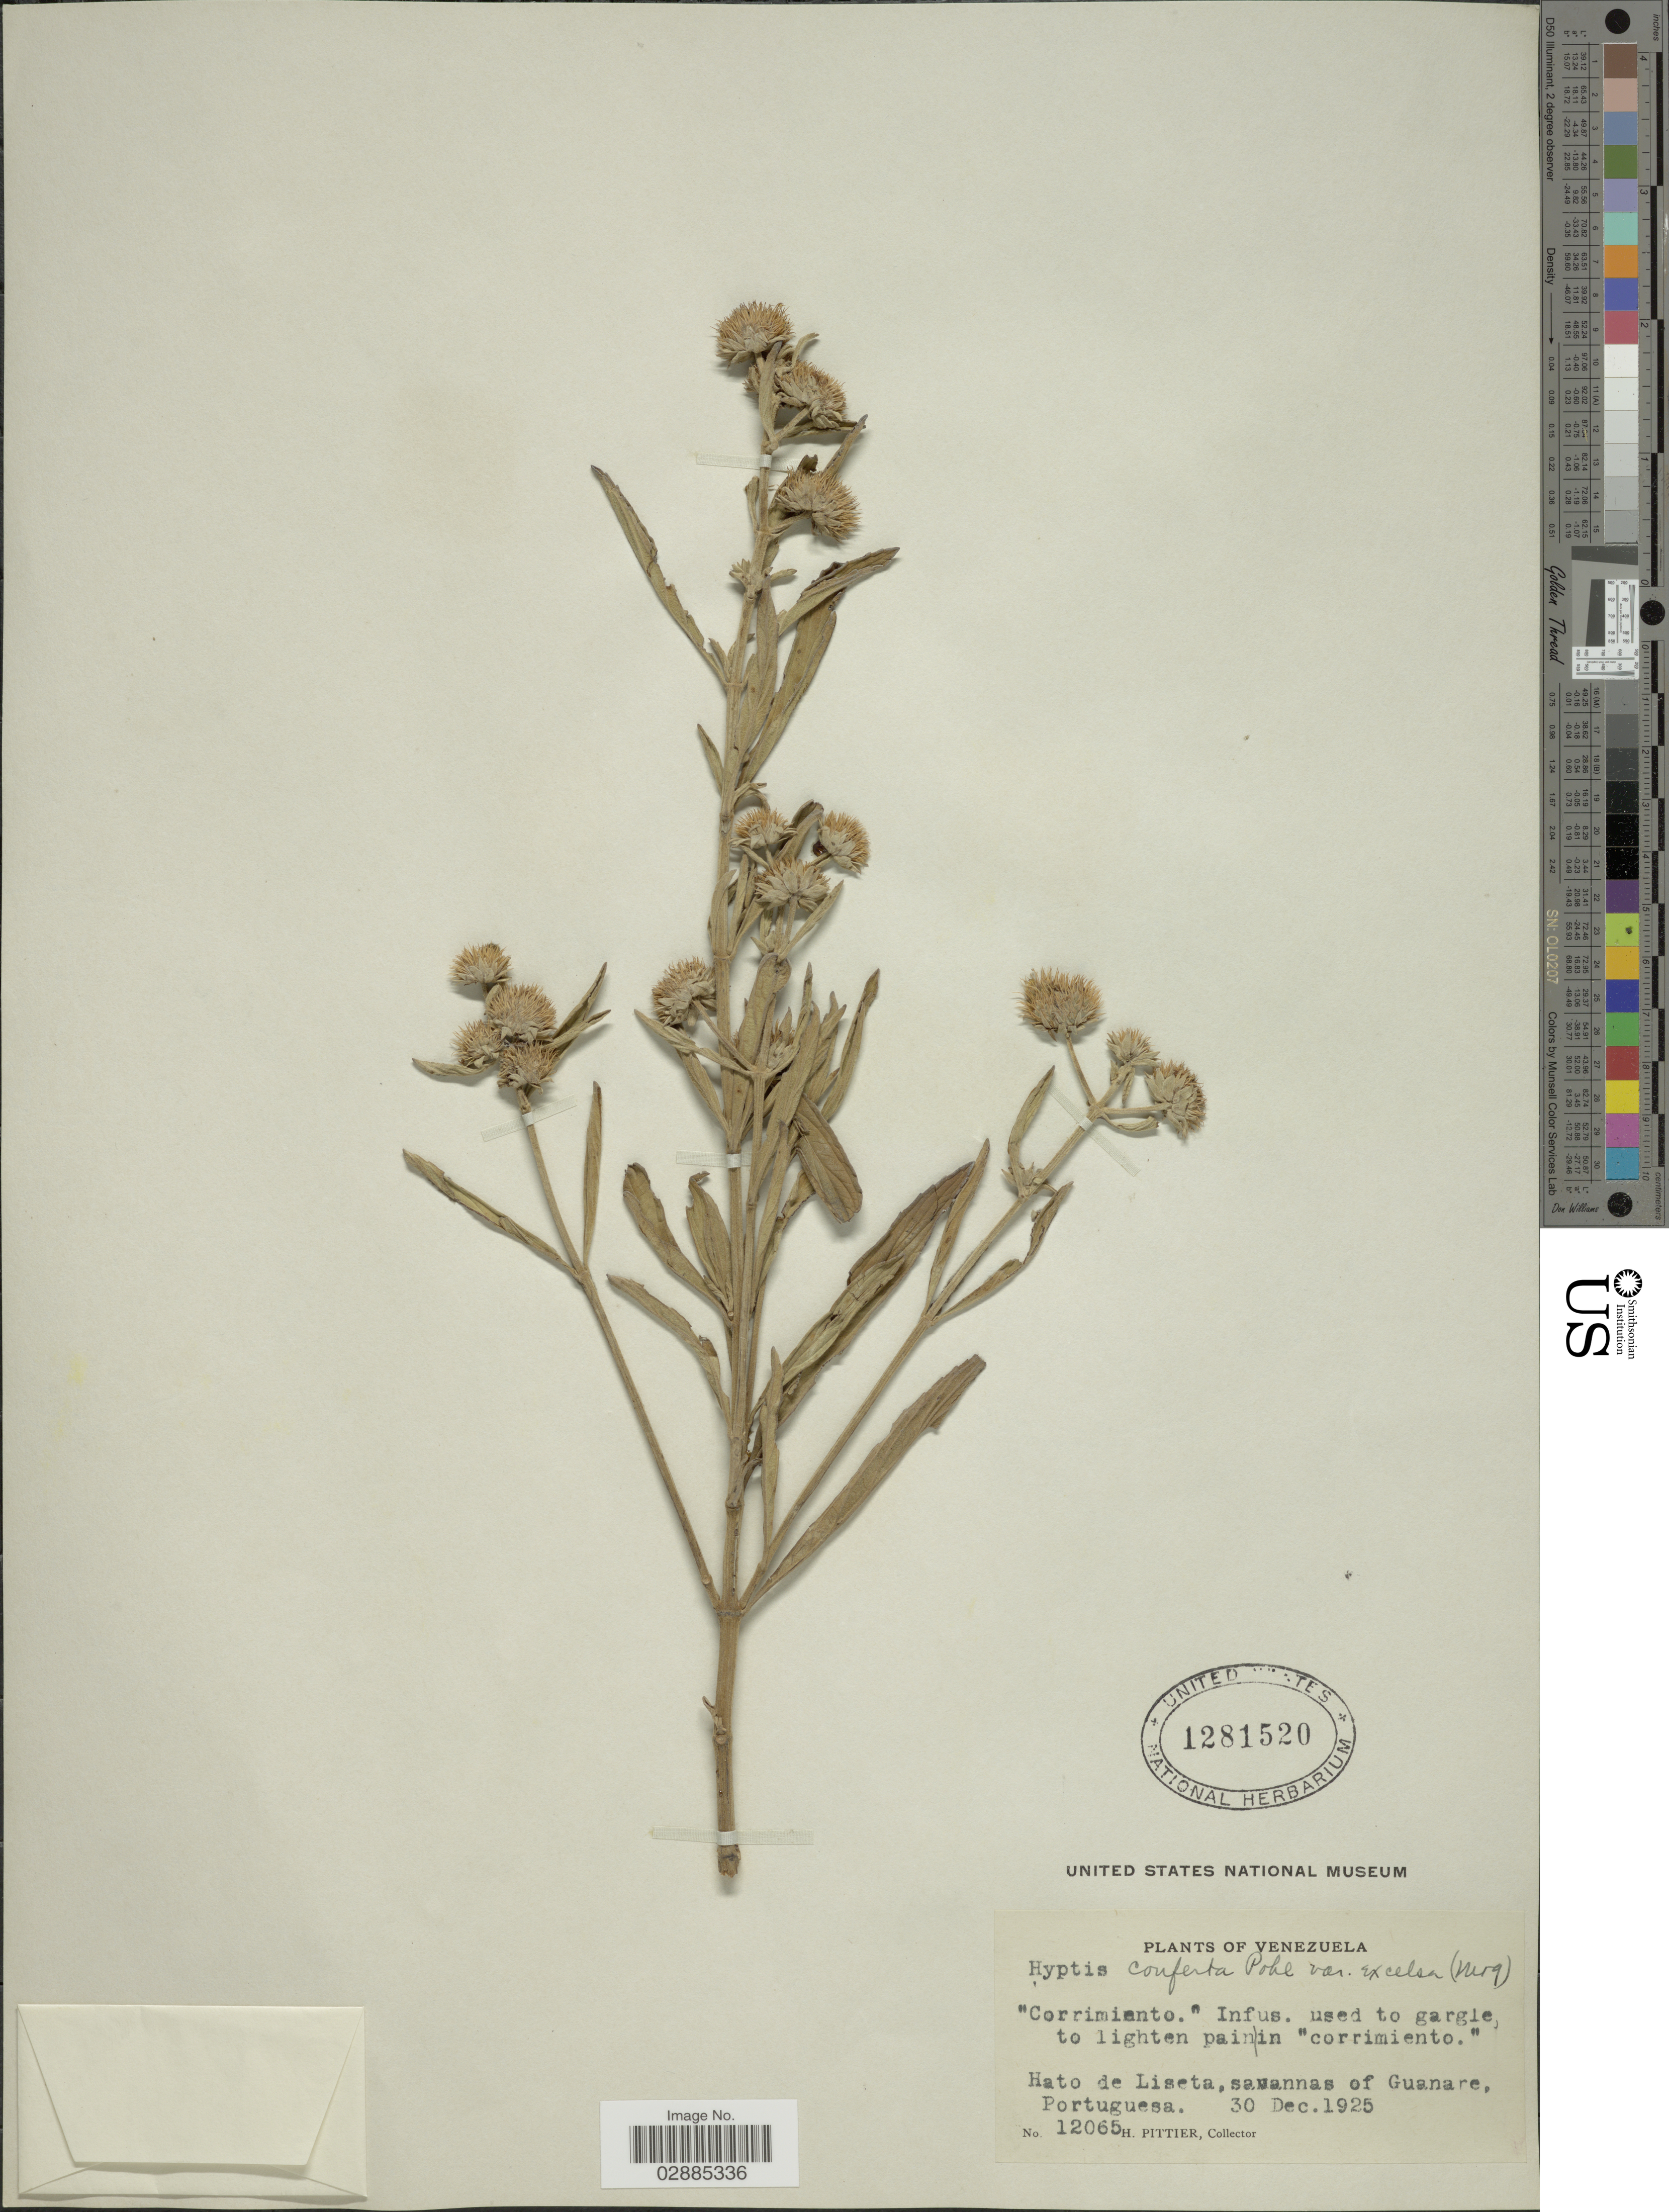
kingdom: Plantae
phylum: Tracheophyta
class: Magnoliopsida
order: Lamiales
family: Lamiaceae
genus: Hyptis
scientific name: Hyptis conferta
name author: Pohl ex Benth.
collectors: H. F. Pittier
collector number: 12065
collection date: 1925-12-30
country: Venezuela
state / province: Portuguesa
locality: Hato de Liseta, savannas of Guanare.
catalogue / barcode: US 1281520